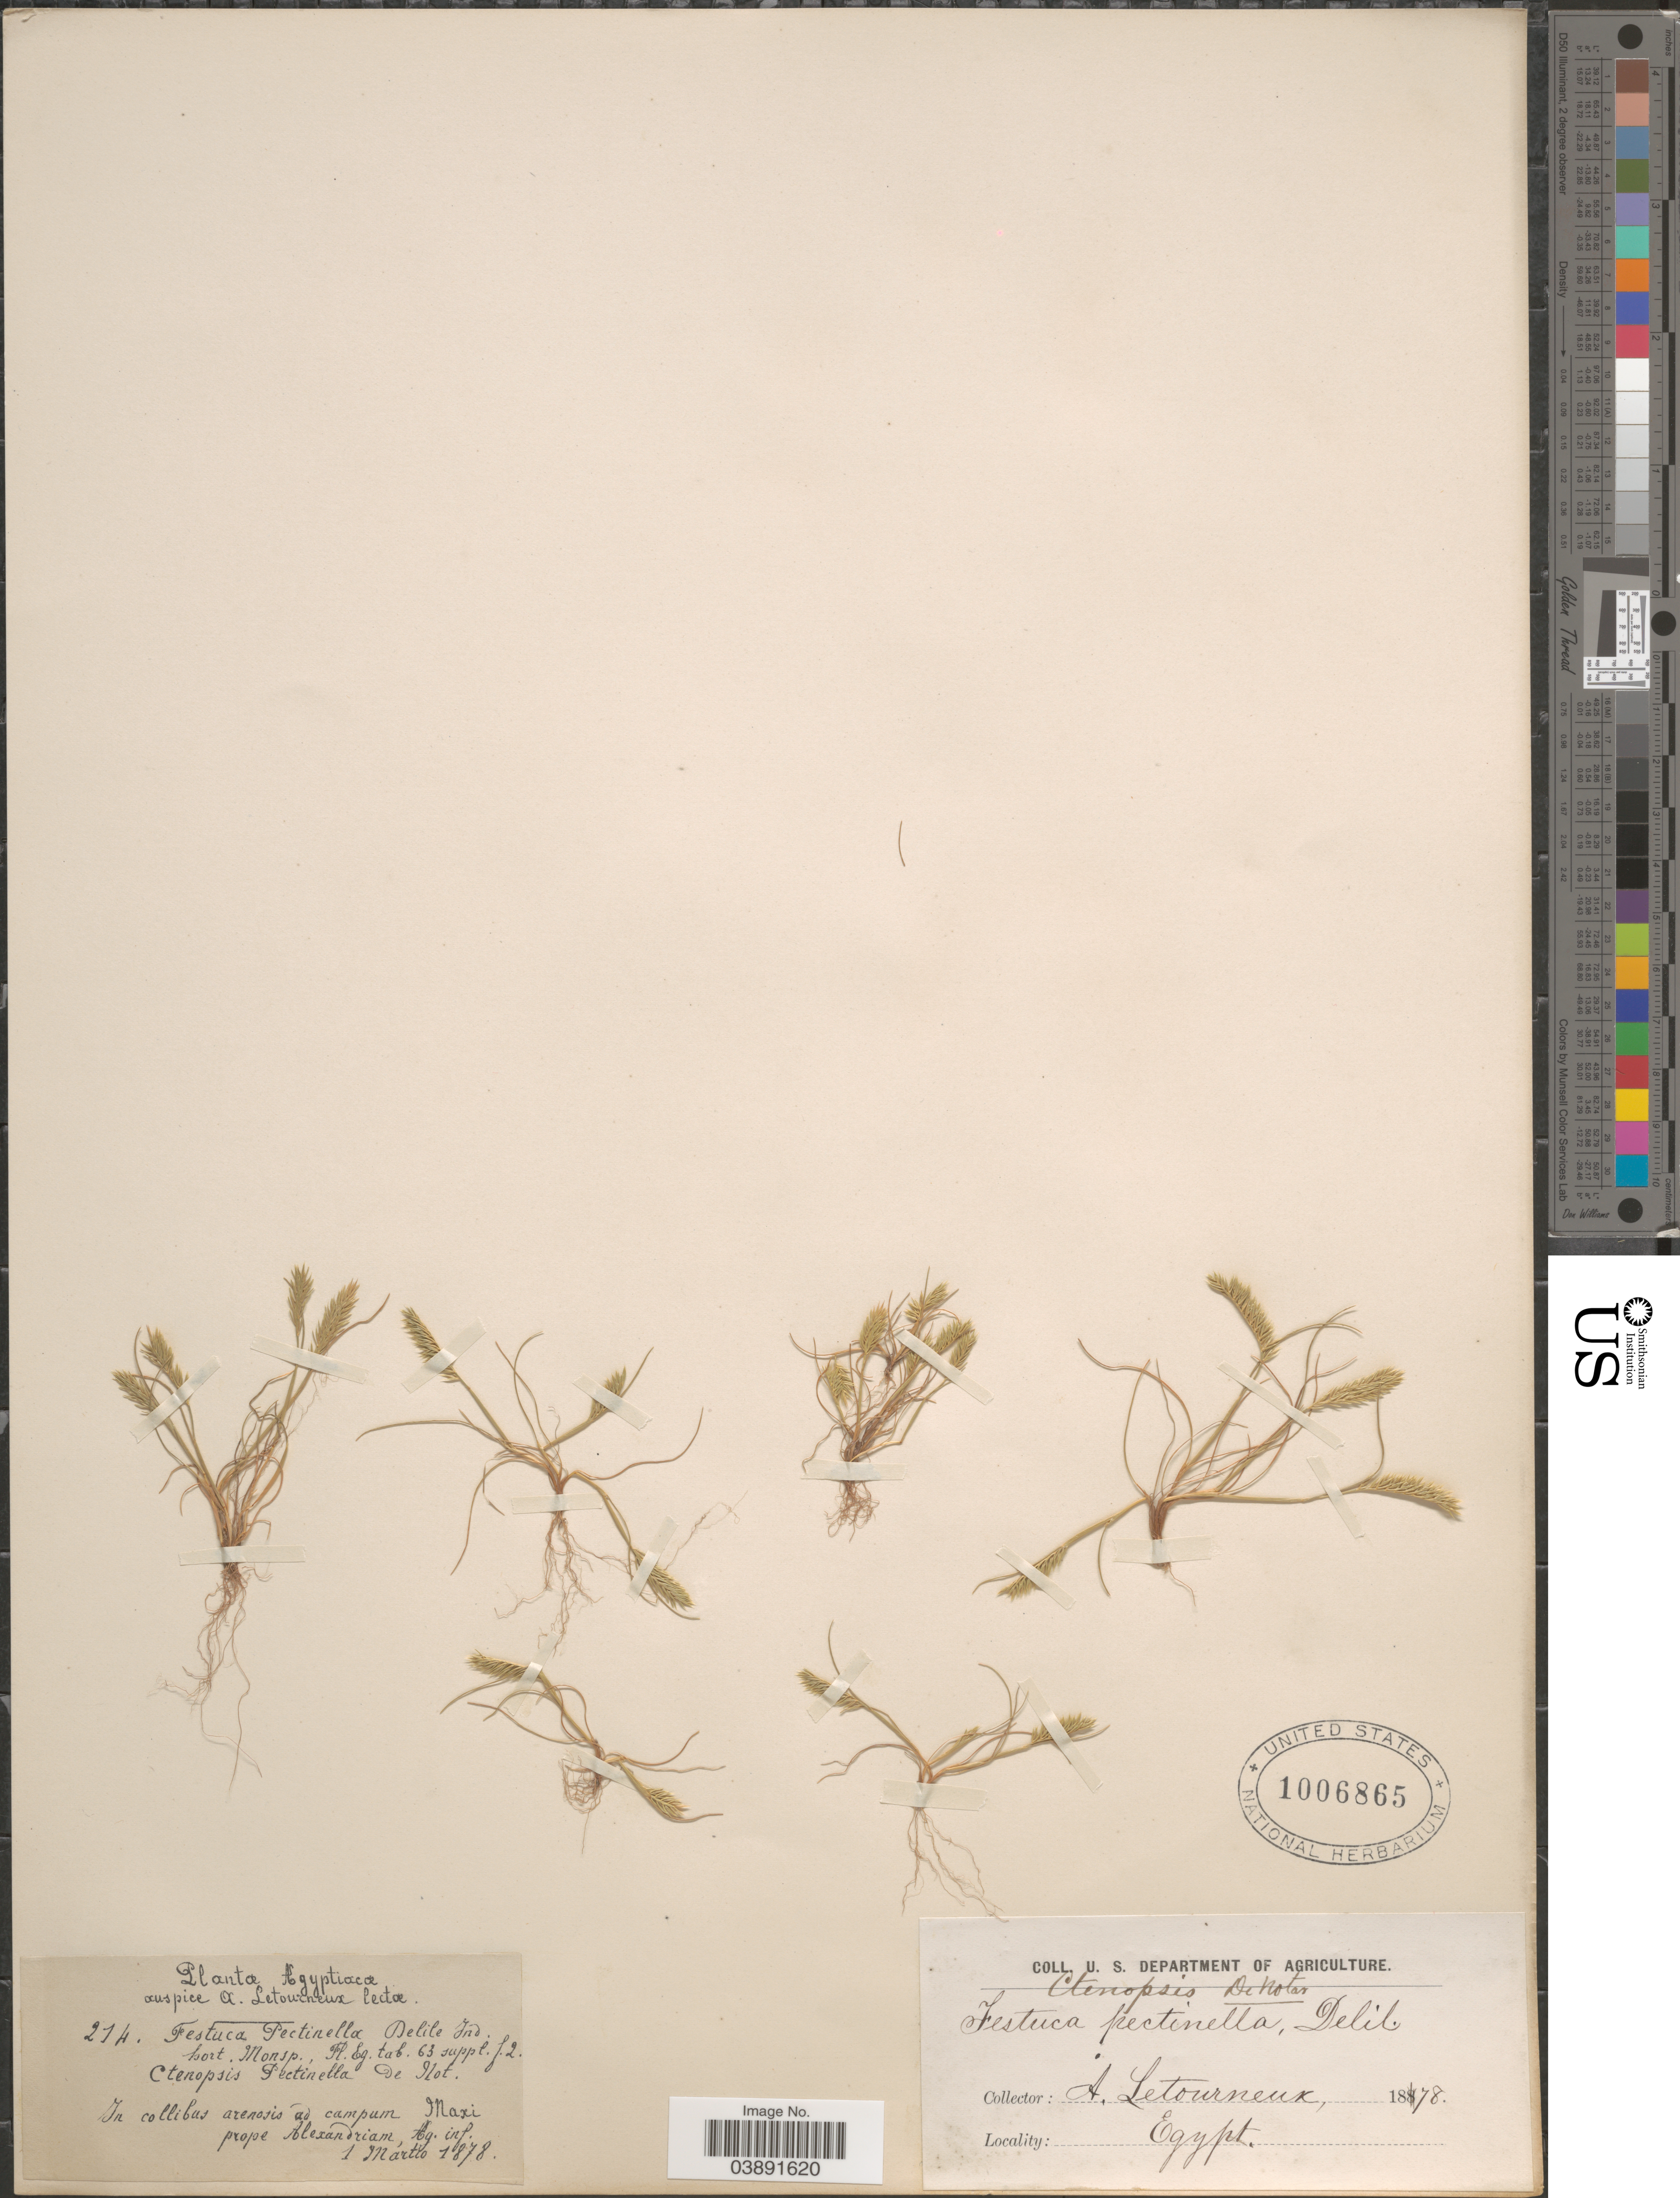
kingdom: Plantae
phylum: Tracheophyta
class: Liliopsida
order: Poales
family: Poaceae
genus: Festuca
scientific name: Festuca pectinella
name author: Delile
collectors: A. Letourneux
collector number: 214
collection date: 1878-03-01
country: Egypt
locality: Agyptiacæ. In collibus arenosis ad campum Maxi prope Alexandrian, Ag. inf.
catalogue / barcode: US 1006865